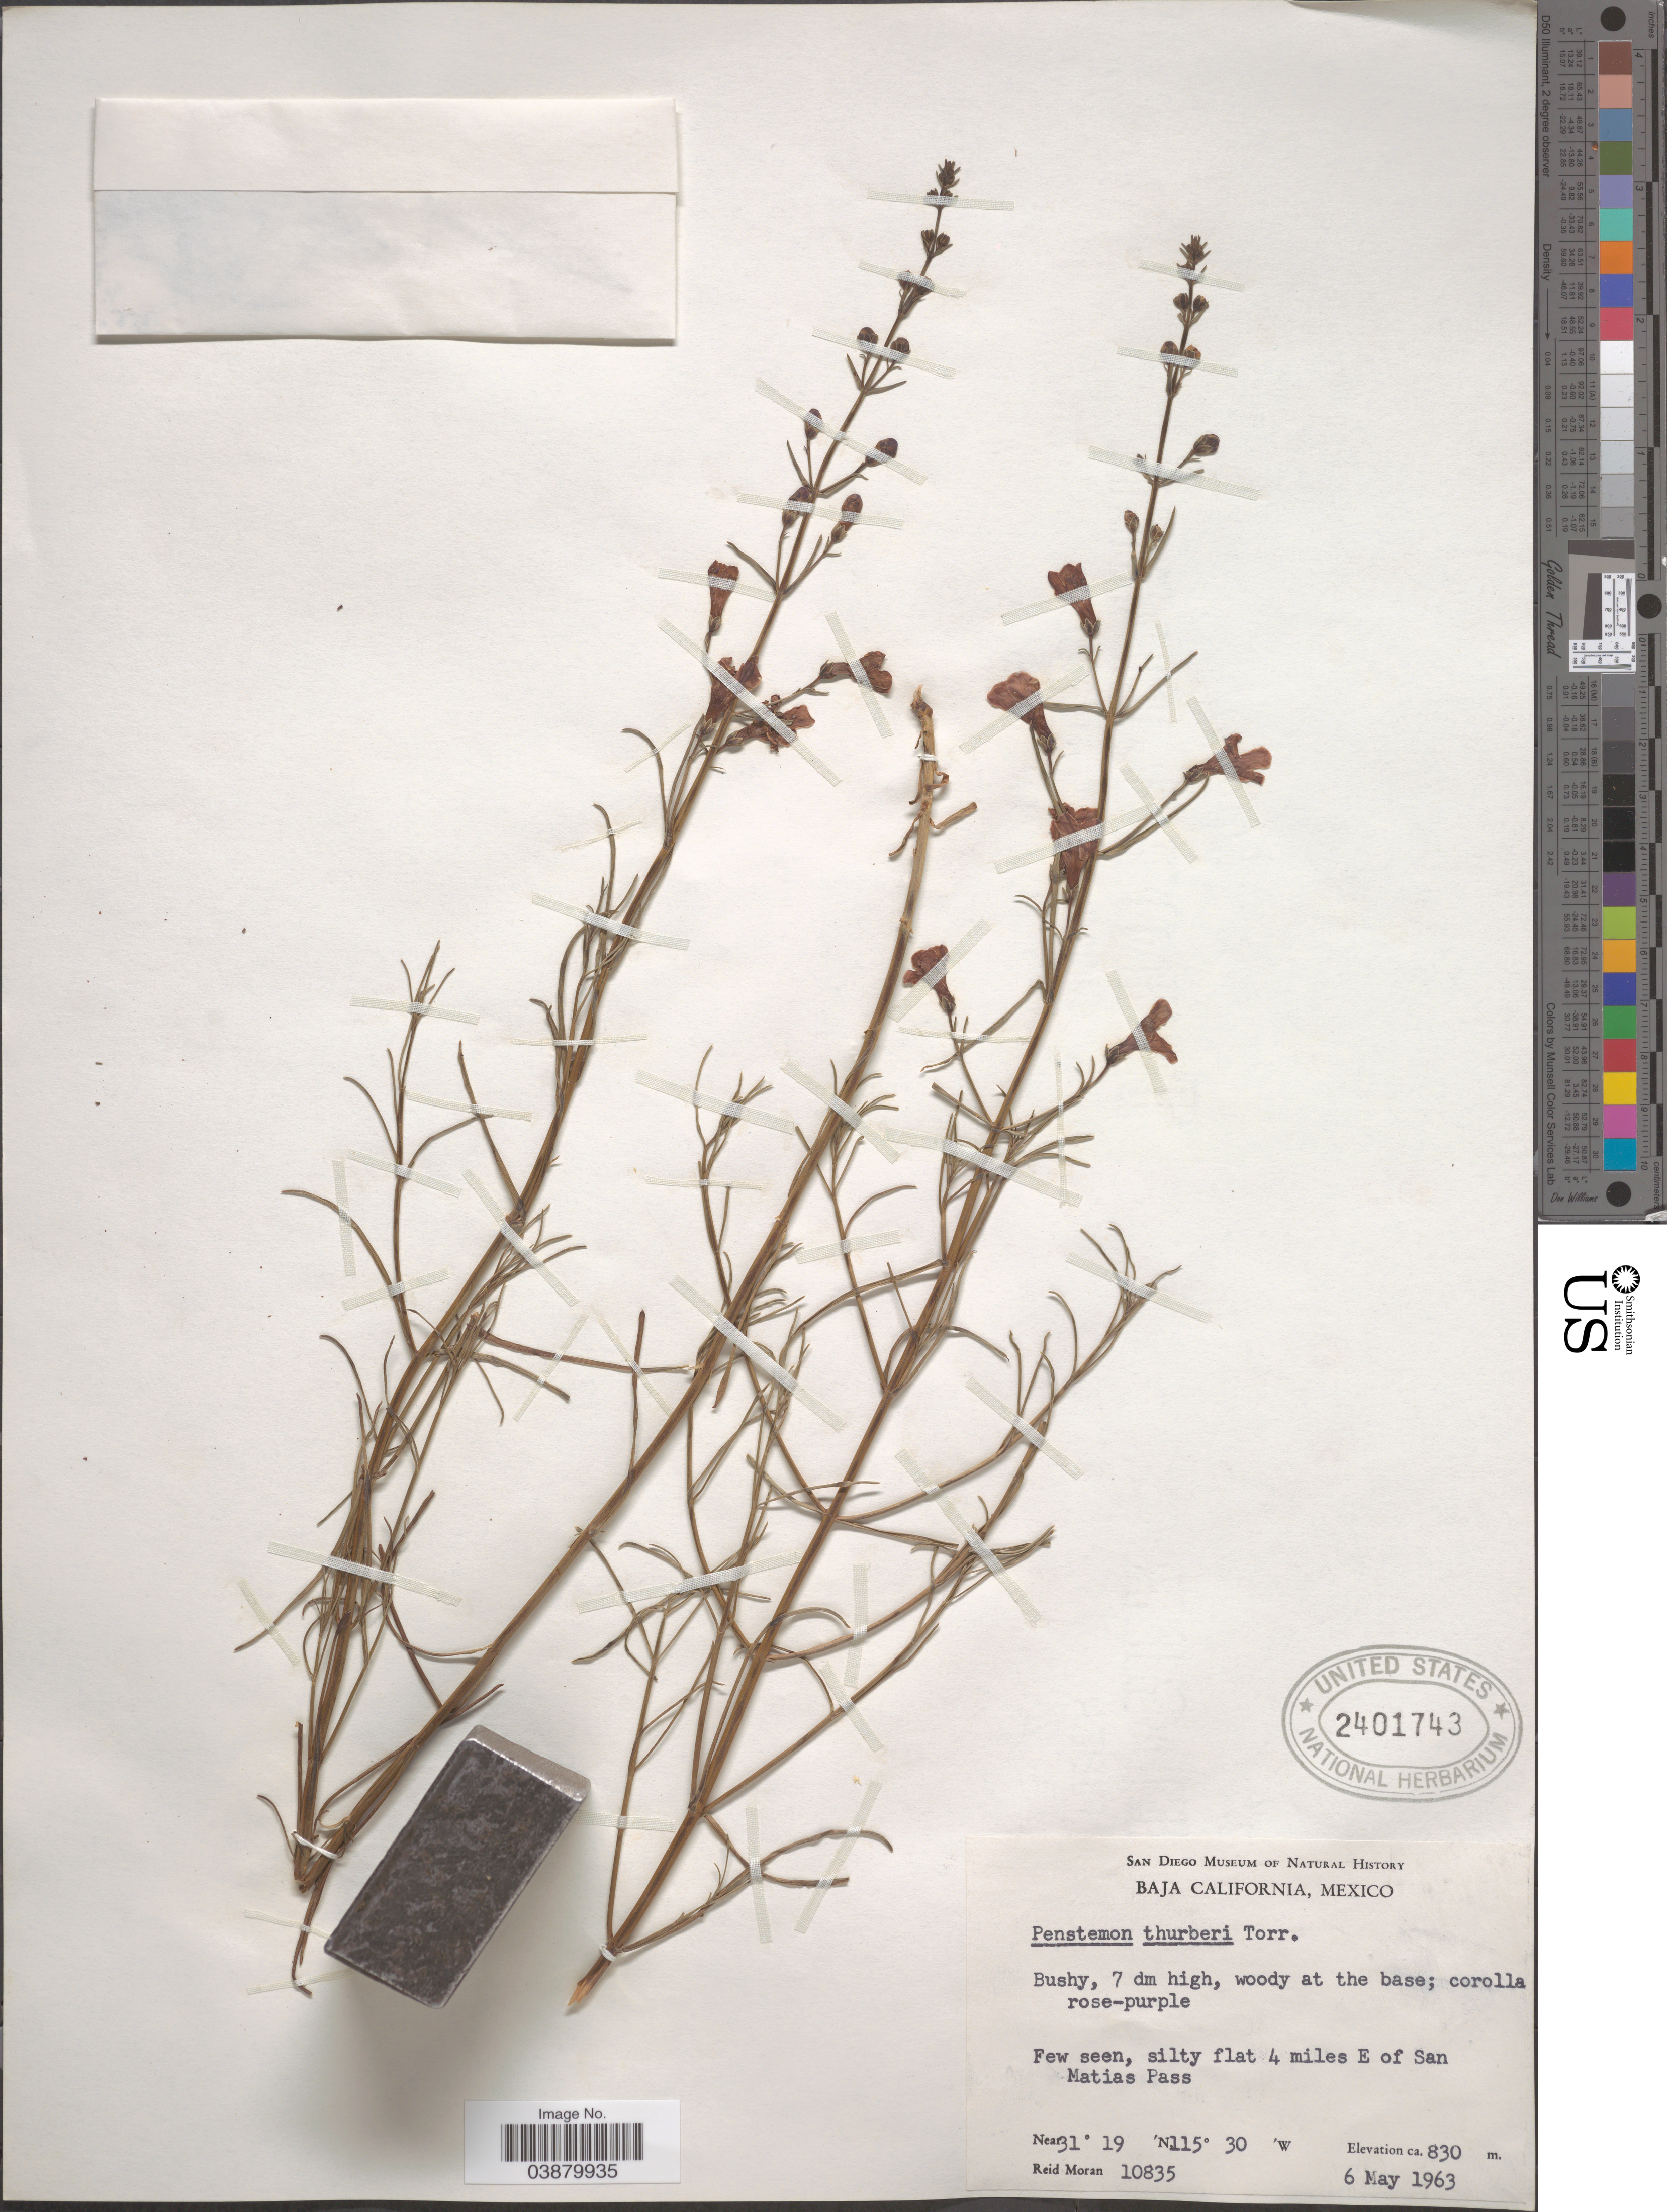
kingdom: Plantae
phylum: Tracheophyta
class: Magnoliopsida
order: Lamiales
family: Plantaginaceae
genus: Penstemon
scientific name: Penstemon thurberi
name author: Torr.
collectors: R. Moran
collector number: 10835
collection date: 1963-05-06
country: Mexico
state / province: Baja California Norte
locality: Silty flat 4 miles E of San Matias Pass.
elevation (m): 830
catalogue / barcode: US 2401743